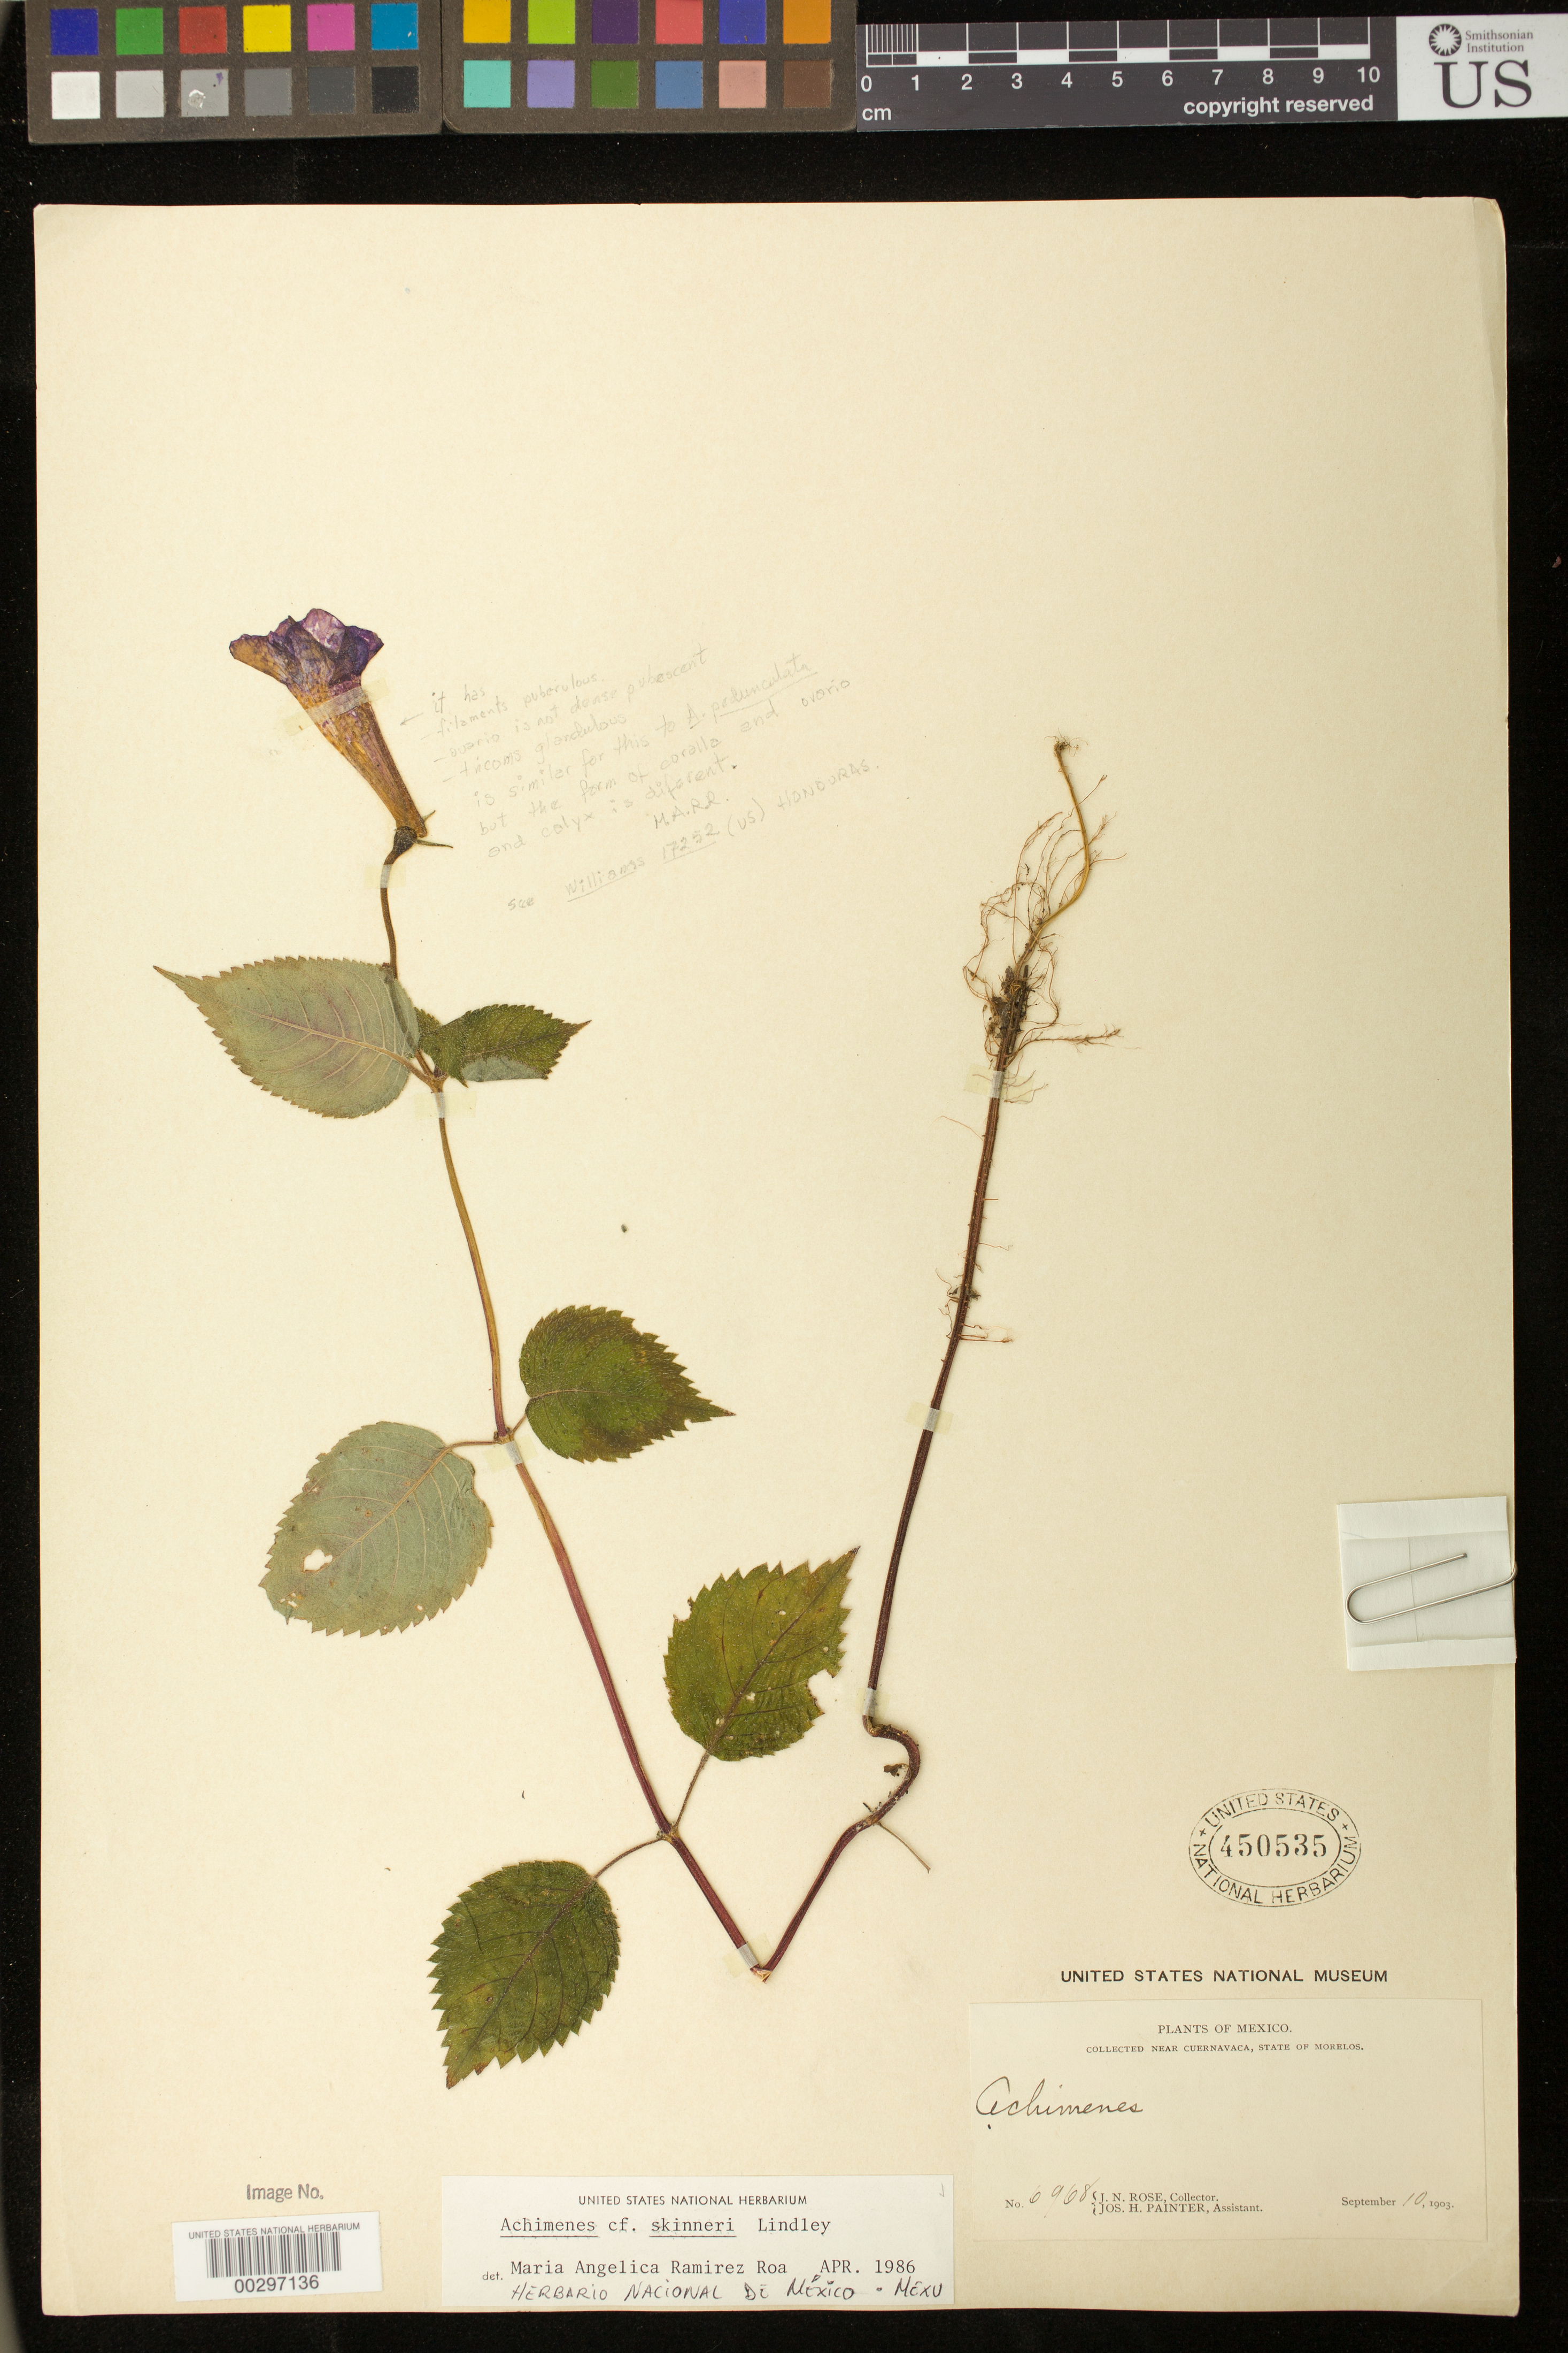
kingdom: Plantae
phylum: Tracheophyta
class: Magnoliopsida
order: Lamiales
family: Gesneriaceae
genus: Achimenes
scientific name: Achimenes skinneri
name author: Lindl.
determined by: Skog, Laurence E.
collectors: J. N. Rose & J. H. Painter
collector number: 6968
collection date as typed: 10 Sep 1903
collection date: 1903-09-10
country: Mexico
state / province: Morelos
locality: Near Cuernavaca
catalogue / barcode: US 450535